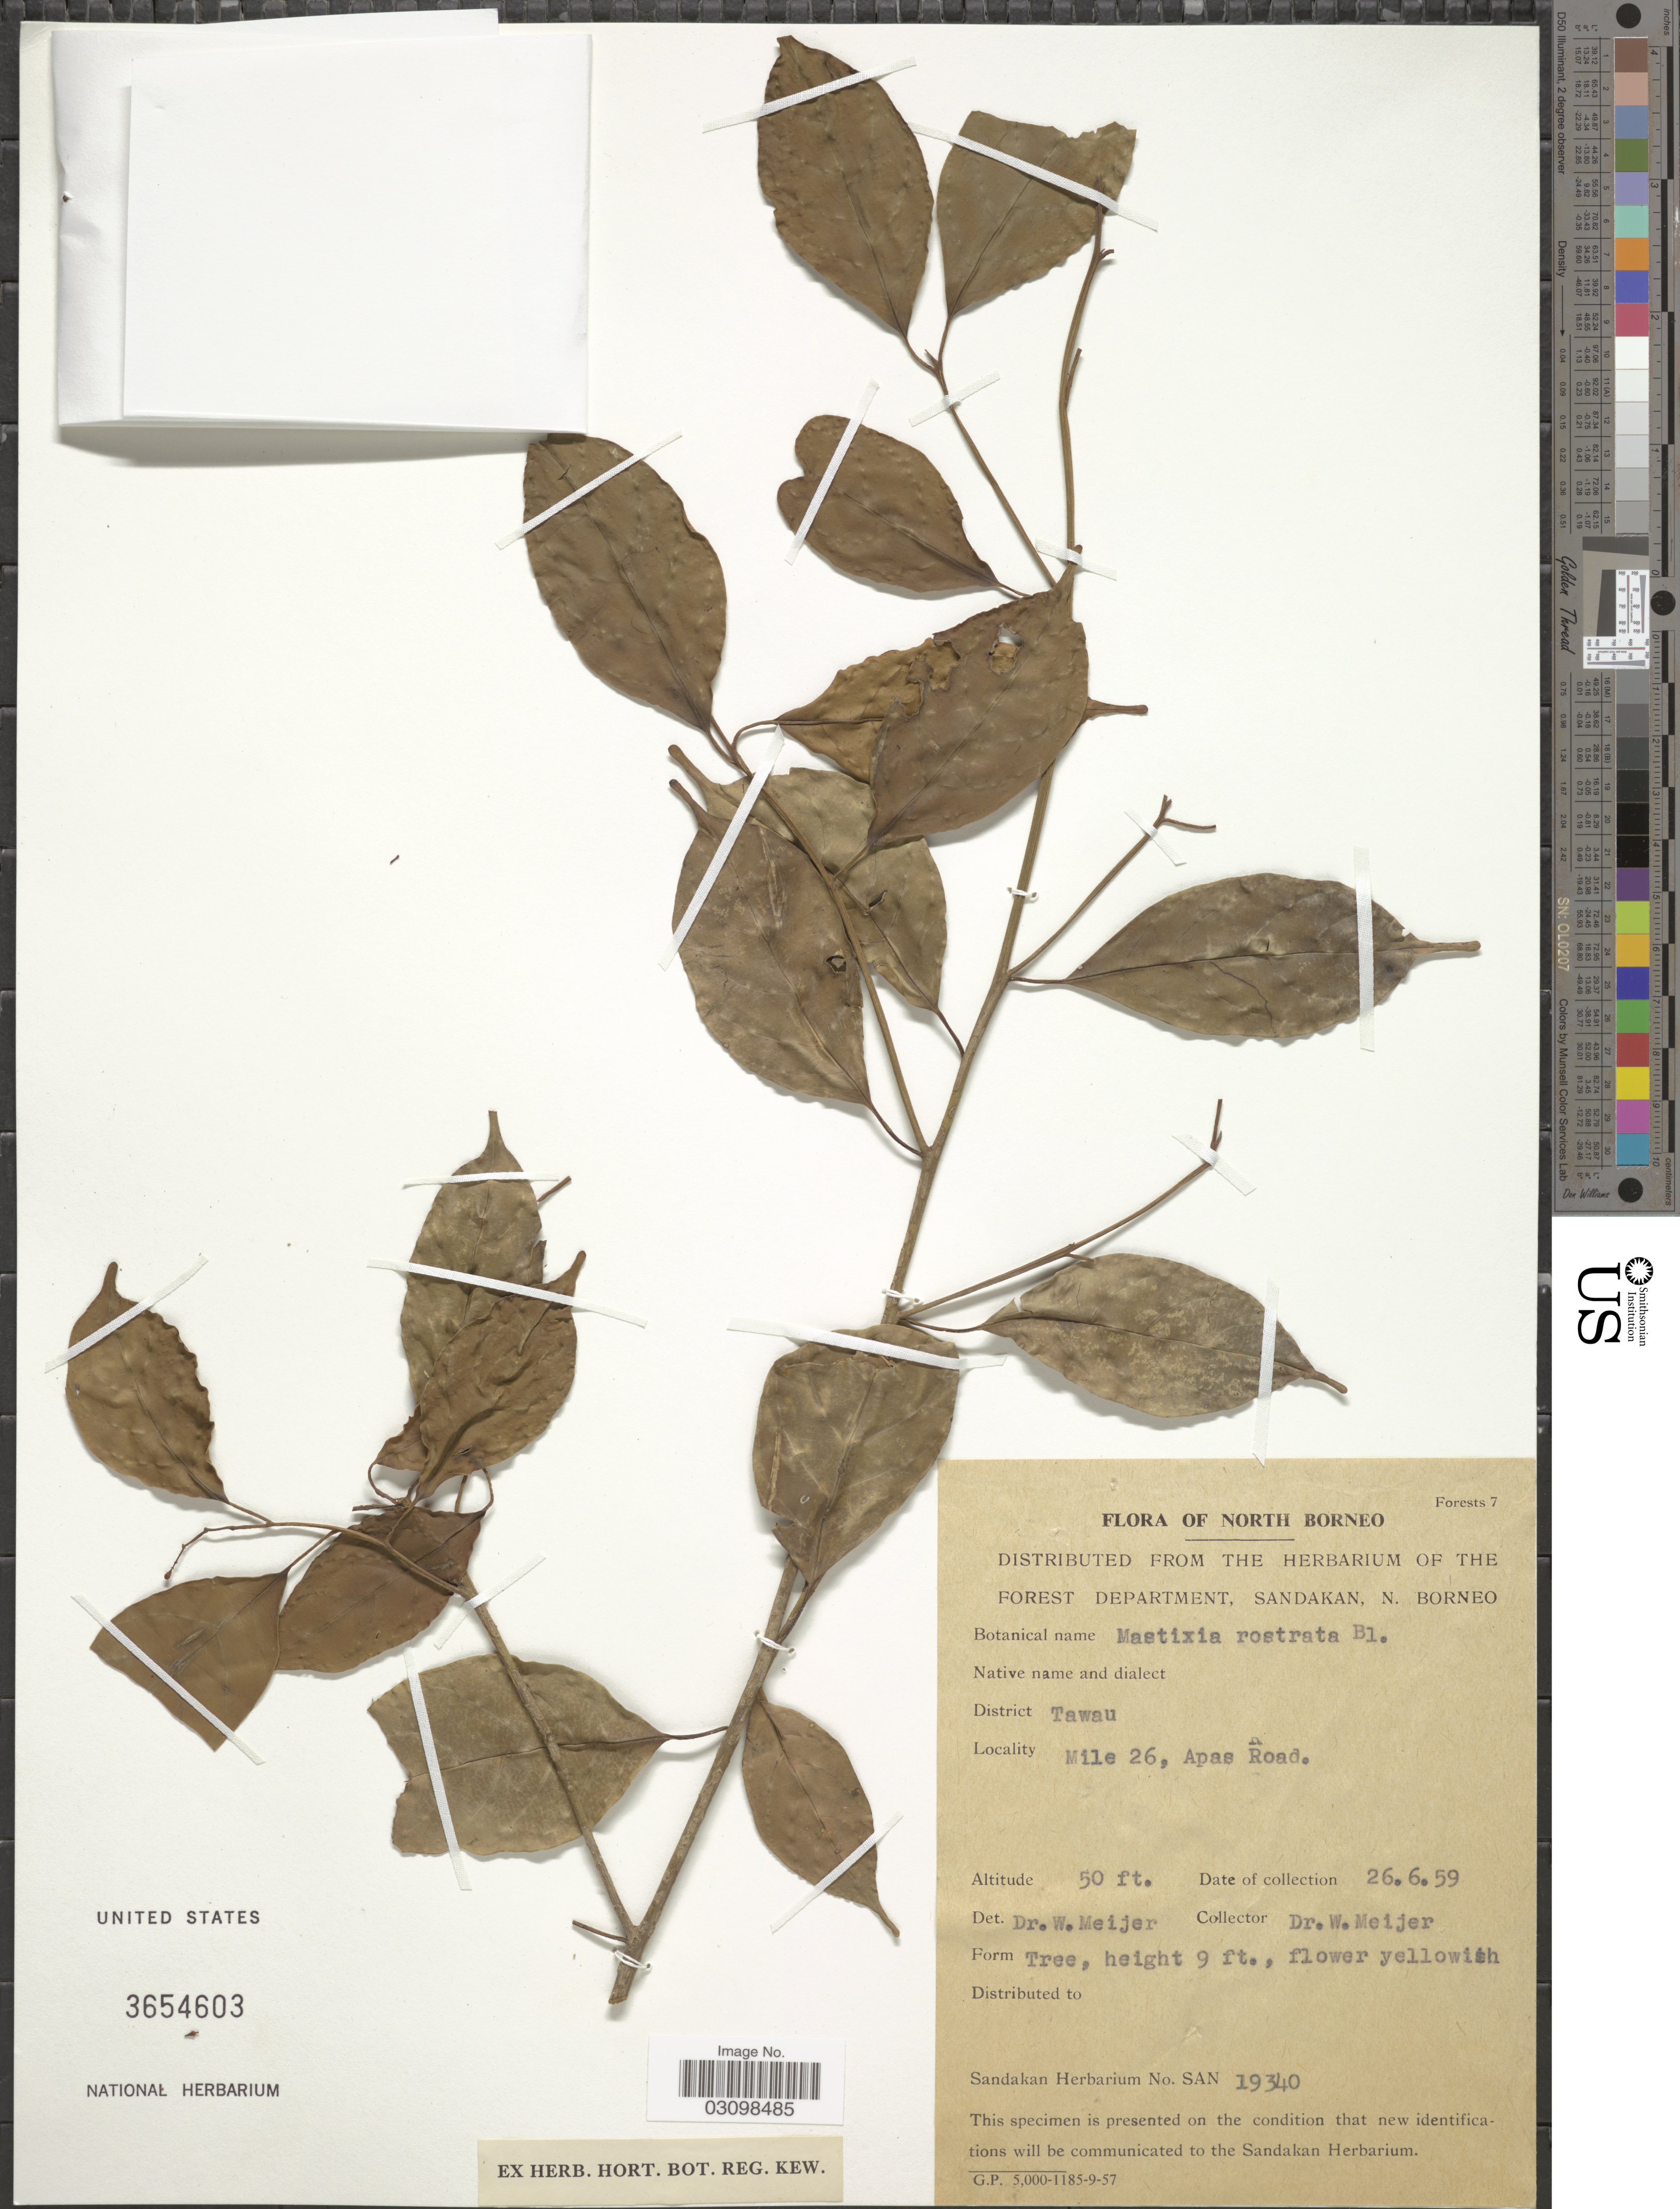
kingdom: Plantae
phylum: Tracheophyta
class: Magnoliopsida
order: Cornales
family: Nyssaceae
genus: Mastixia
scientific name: Mastixia rostrata subsp. rostrata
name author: Blume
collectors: W. Meijer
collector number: SAN19340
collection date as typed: Transcribed d/m/y: 26/6/59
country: Malaysia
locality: North Borneo, District Tawau, Mile 26, Apas Road.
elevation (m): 15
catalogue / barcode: US 3654603